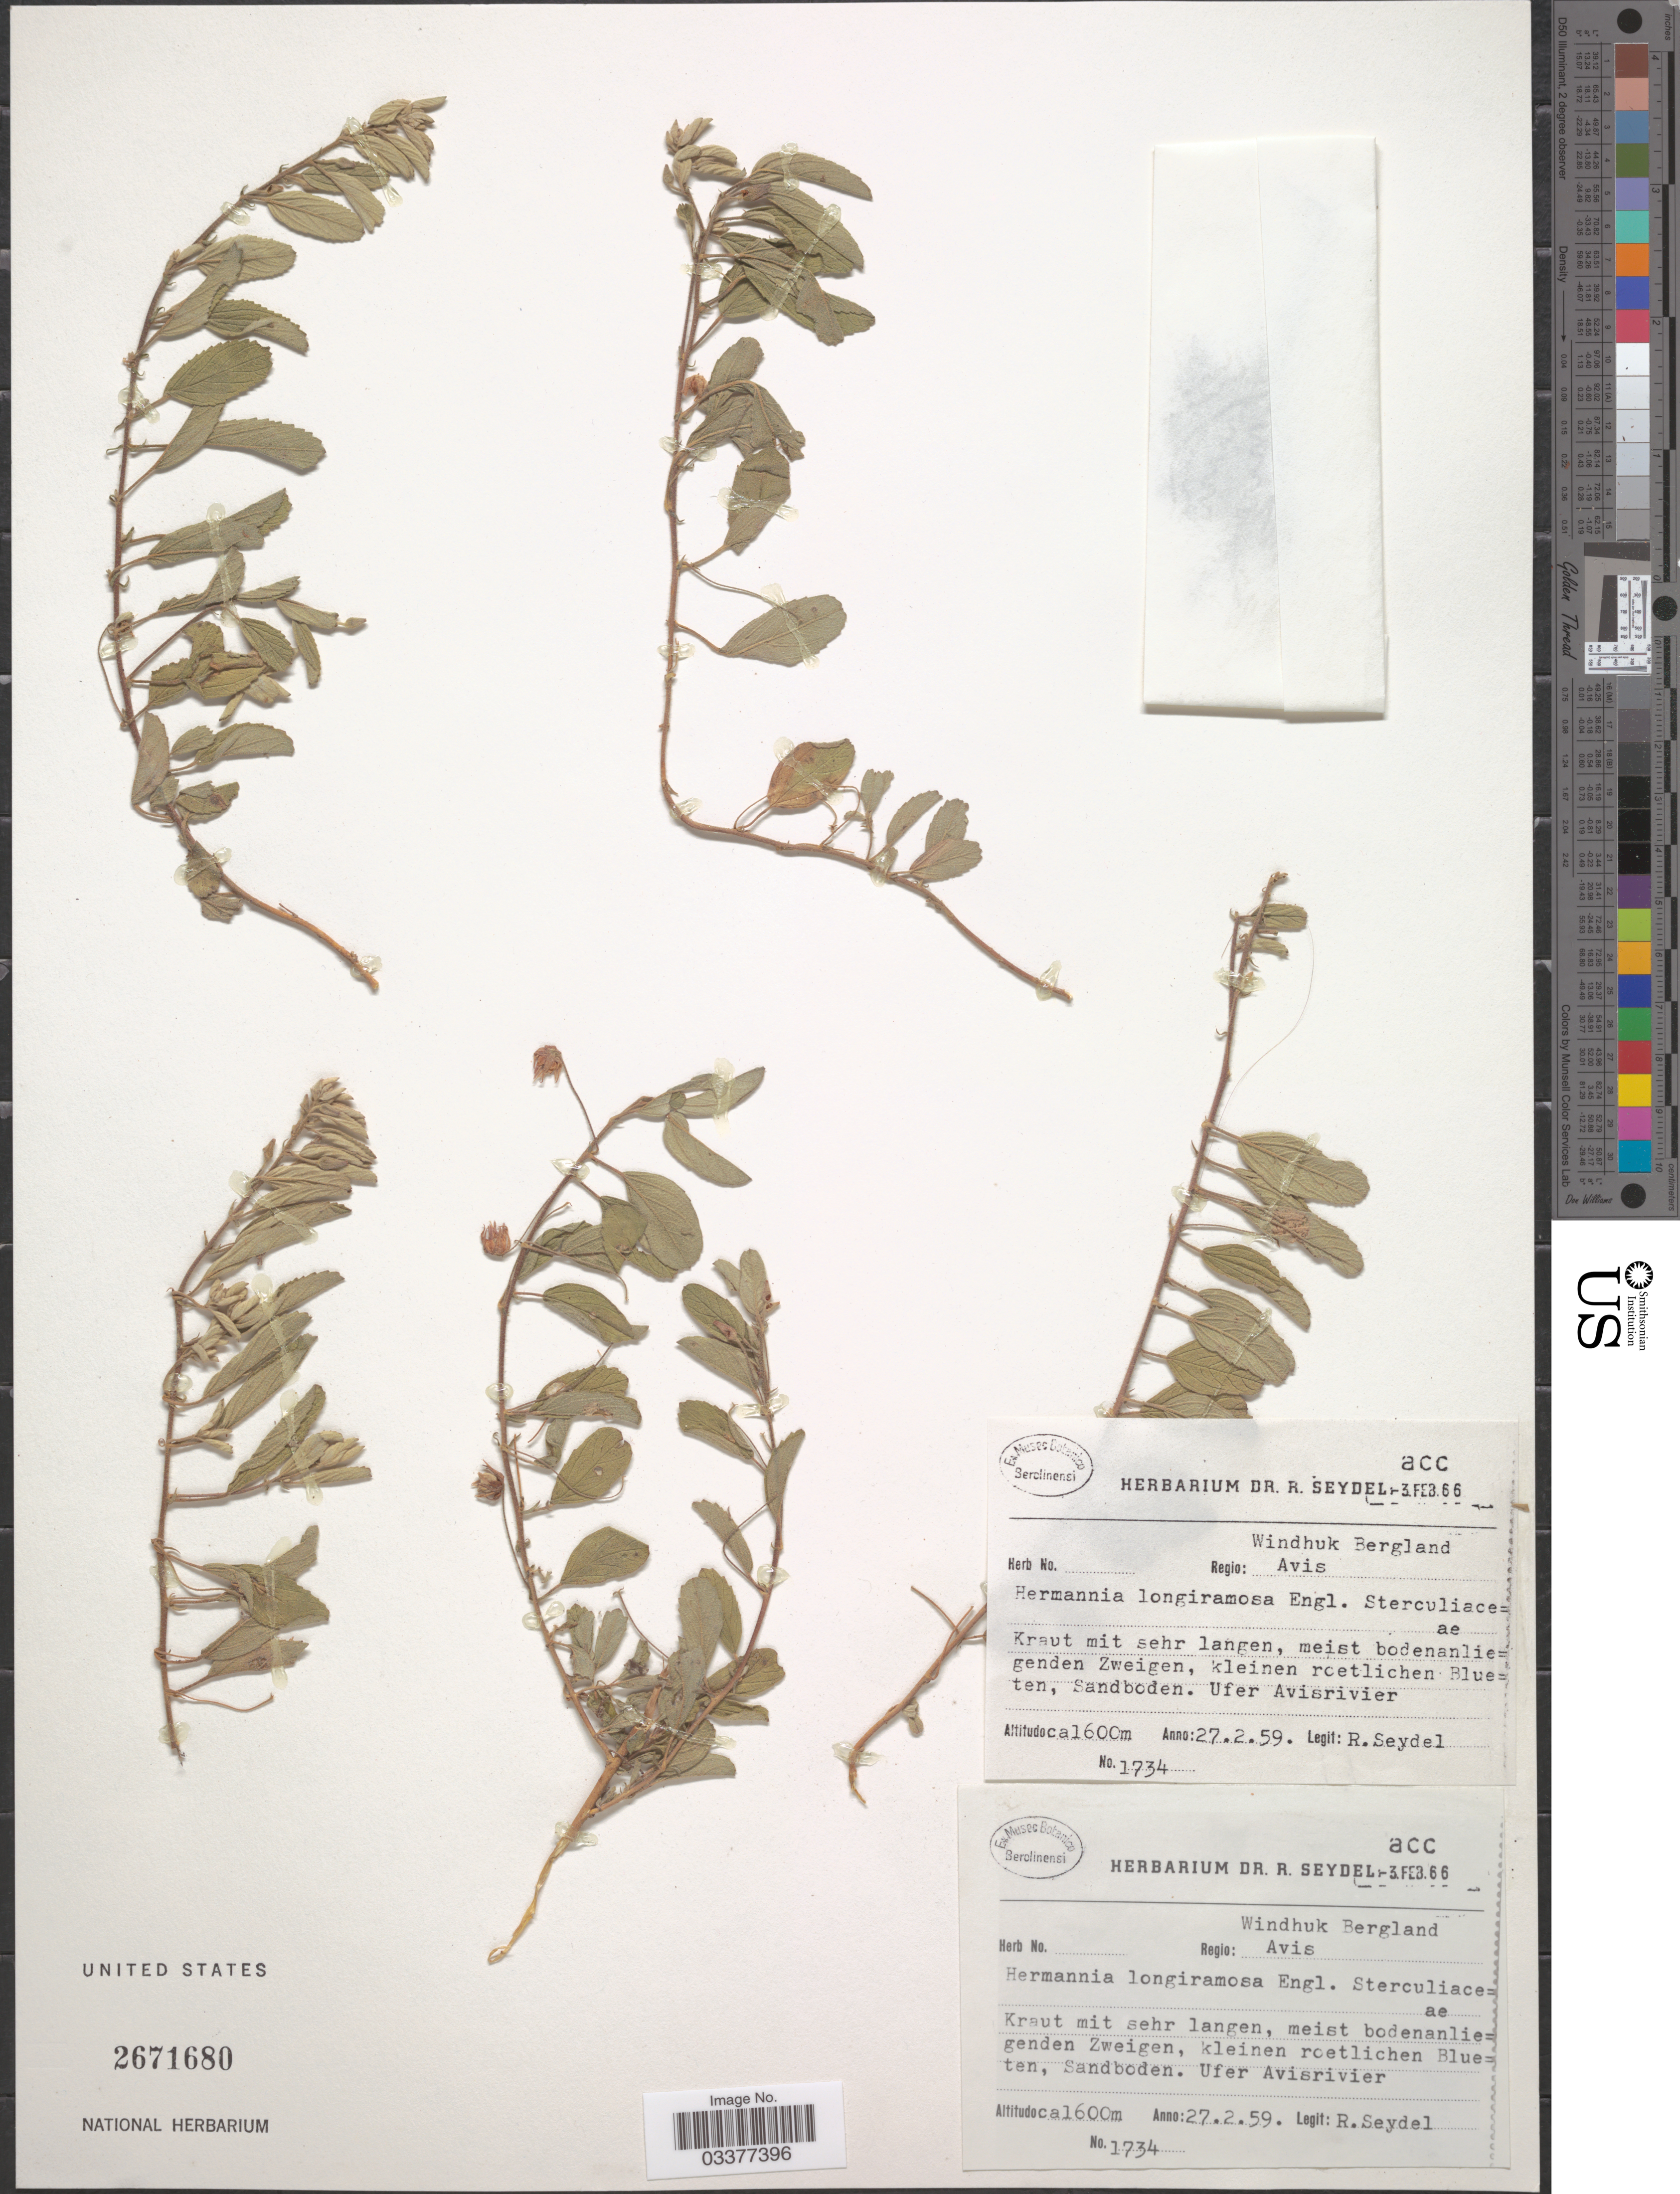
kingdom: Plantae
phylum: Tracheophyta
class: Magnoliopsida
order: Malvales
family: Malvaceae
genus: Hermannia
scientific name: Hermannia longiramosa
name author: Engl.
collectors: R. Seydel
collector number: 1734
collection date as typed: Transcribed d/m/y: 27/2/59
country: Namibia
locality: Regio: Windhuk Bergland Avis. Ufer Avisrivier.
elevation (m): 1600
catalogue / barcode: US 2671680